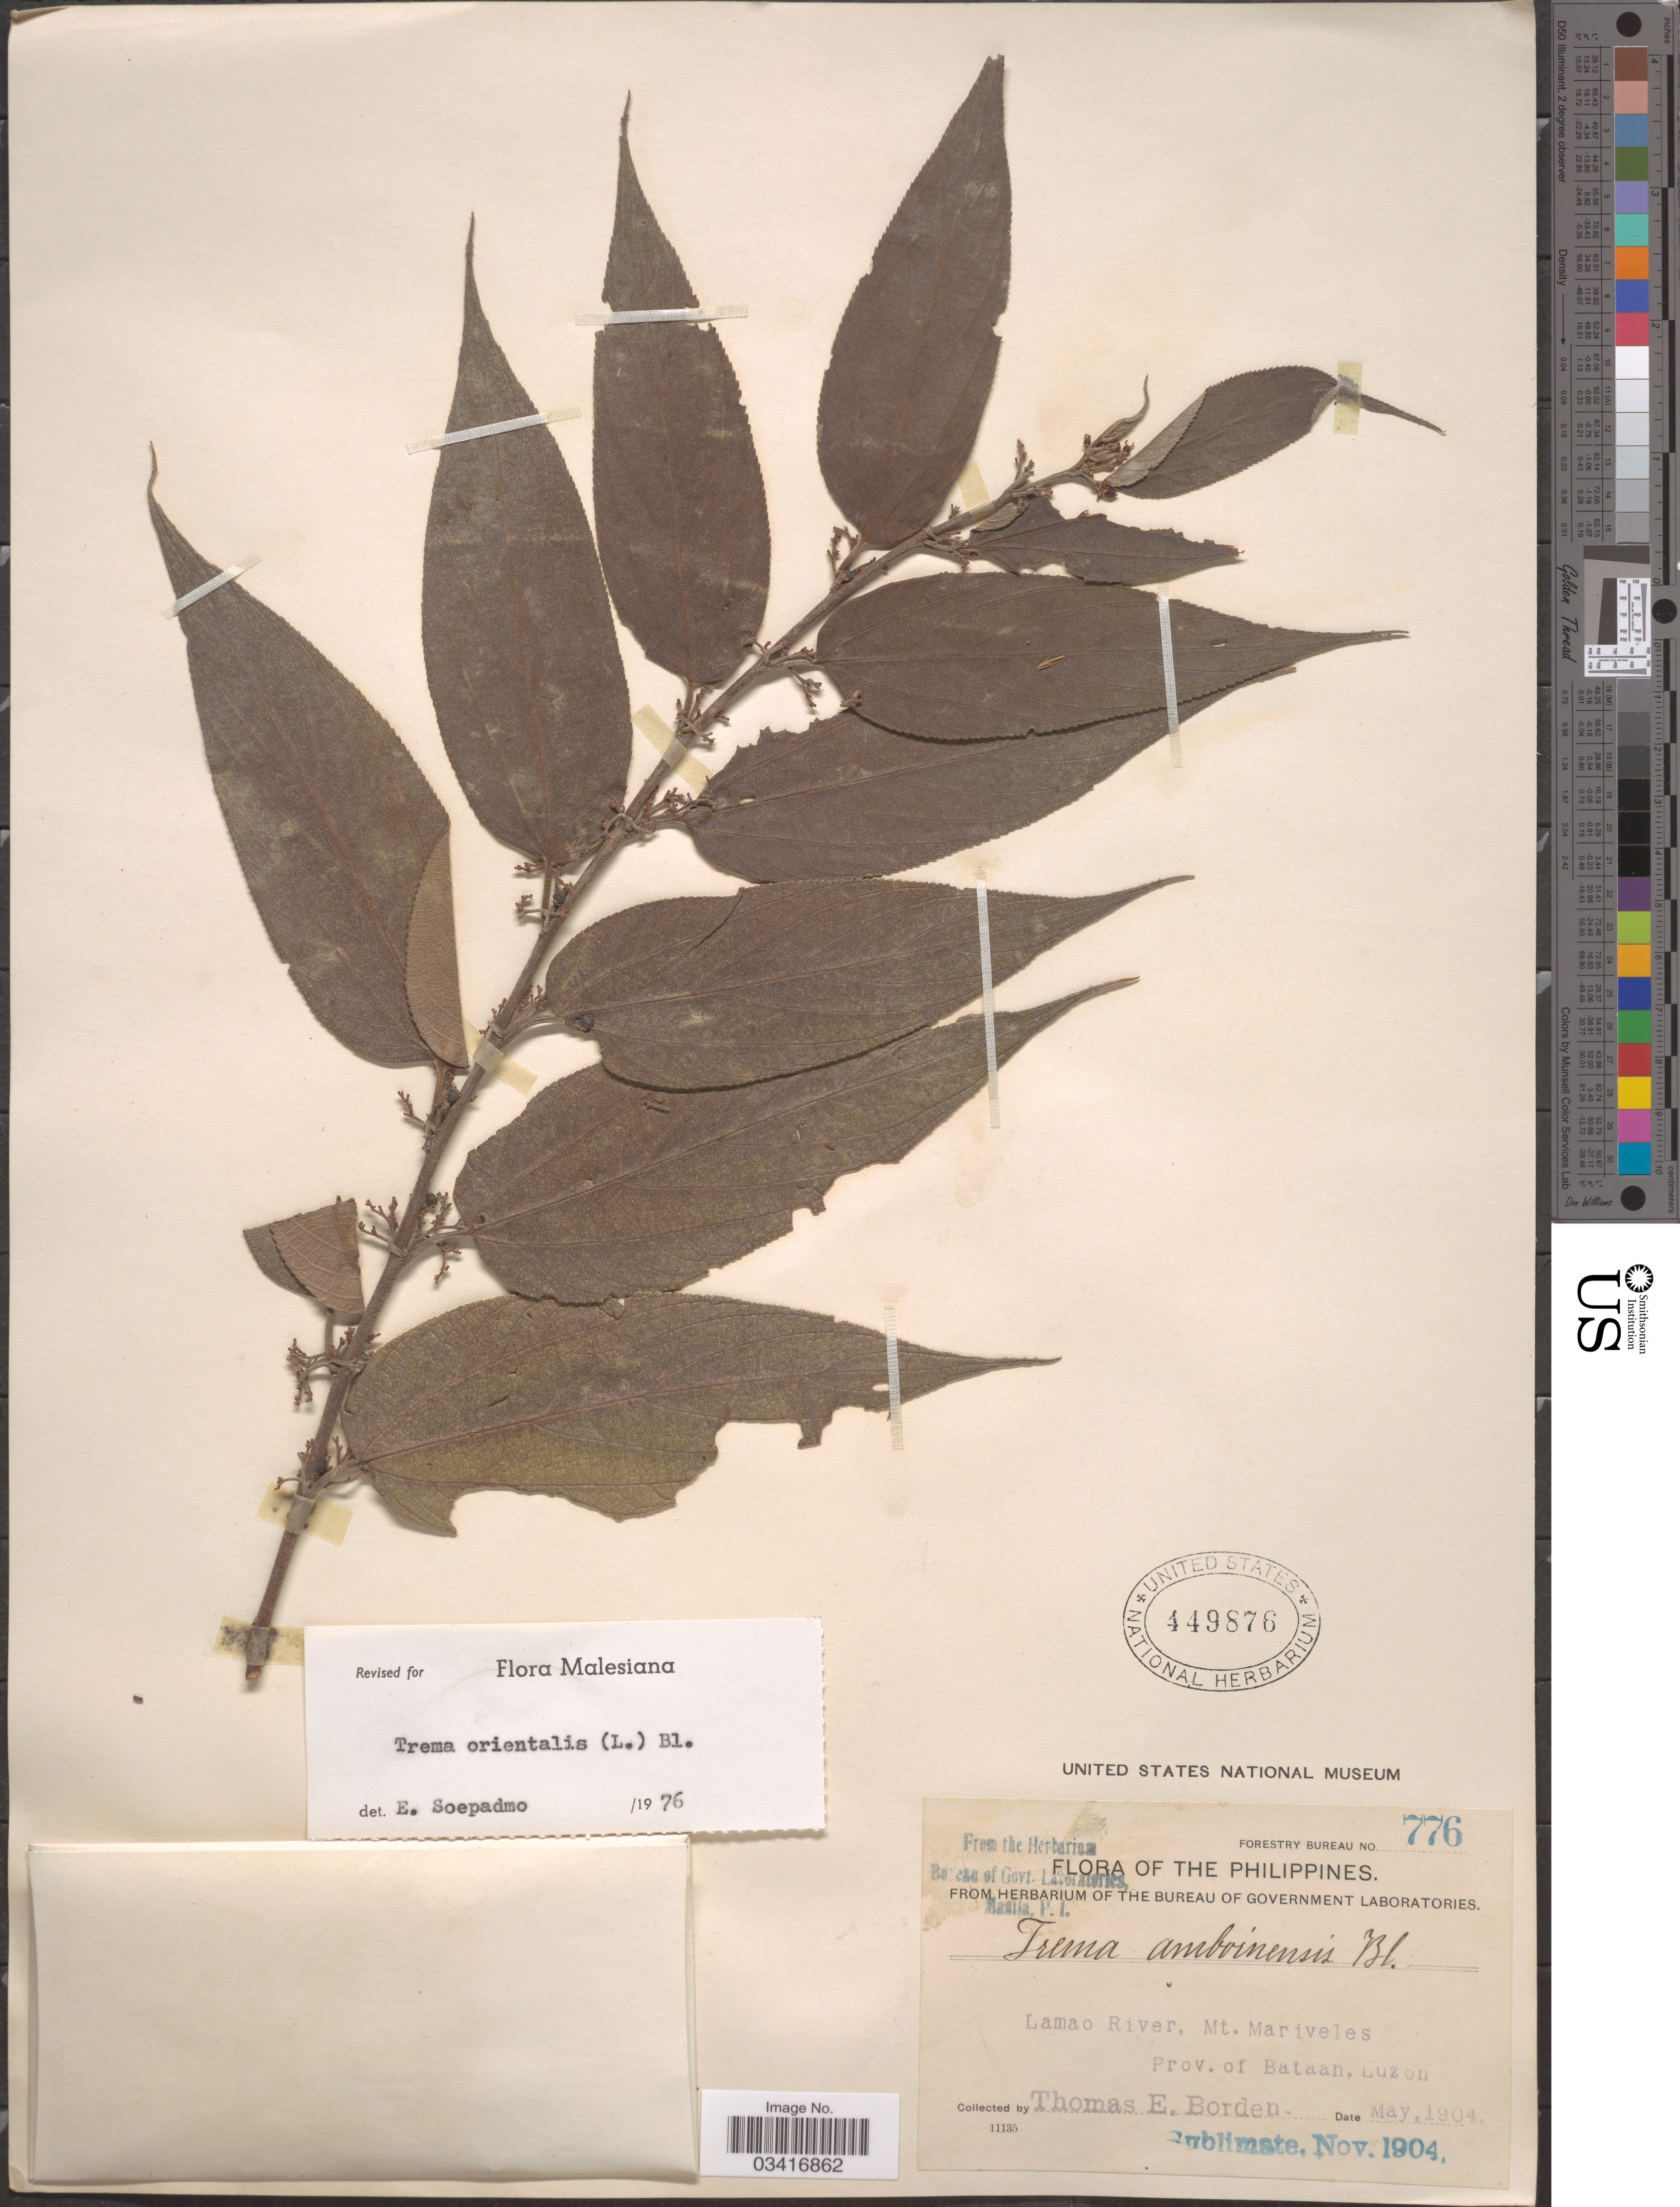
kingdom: Plantae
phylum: Tracheophyta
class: Magnoliopsida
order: Rosales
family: Cannabaceae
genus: Trema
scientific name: Trema orientale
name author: (L.) Blume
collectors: T. E. Borden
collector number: Forestry Bureau 776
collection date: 1904-05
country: Philippines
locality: Lamao River, Mt. Mariveles. Prov. of Bataan, Luzon.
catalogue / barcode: US 449876